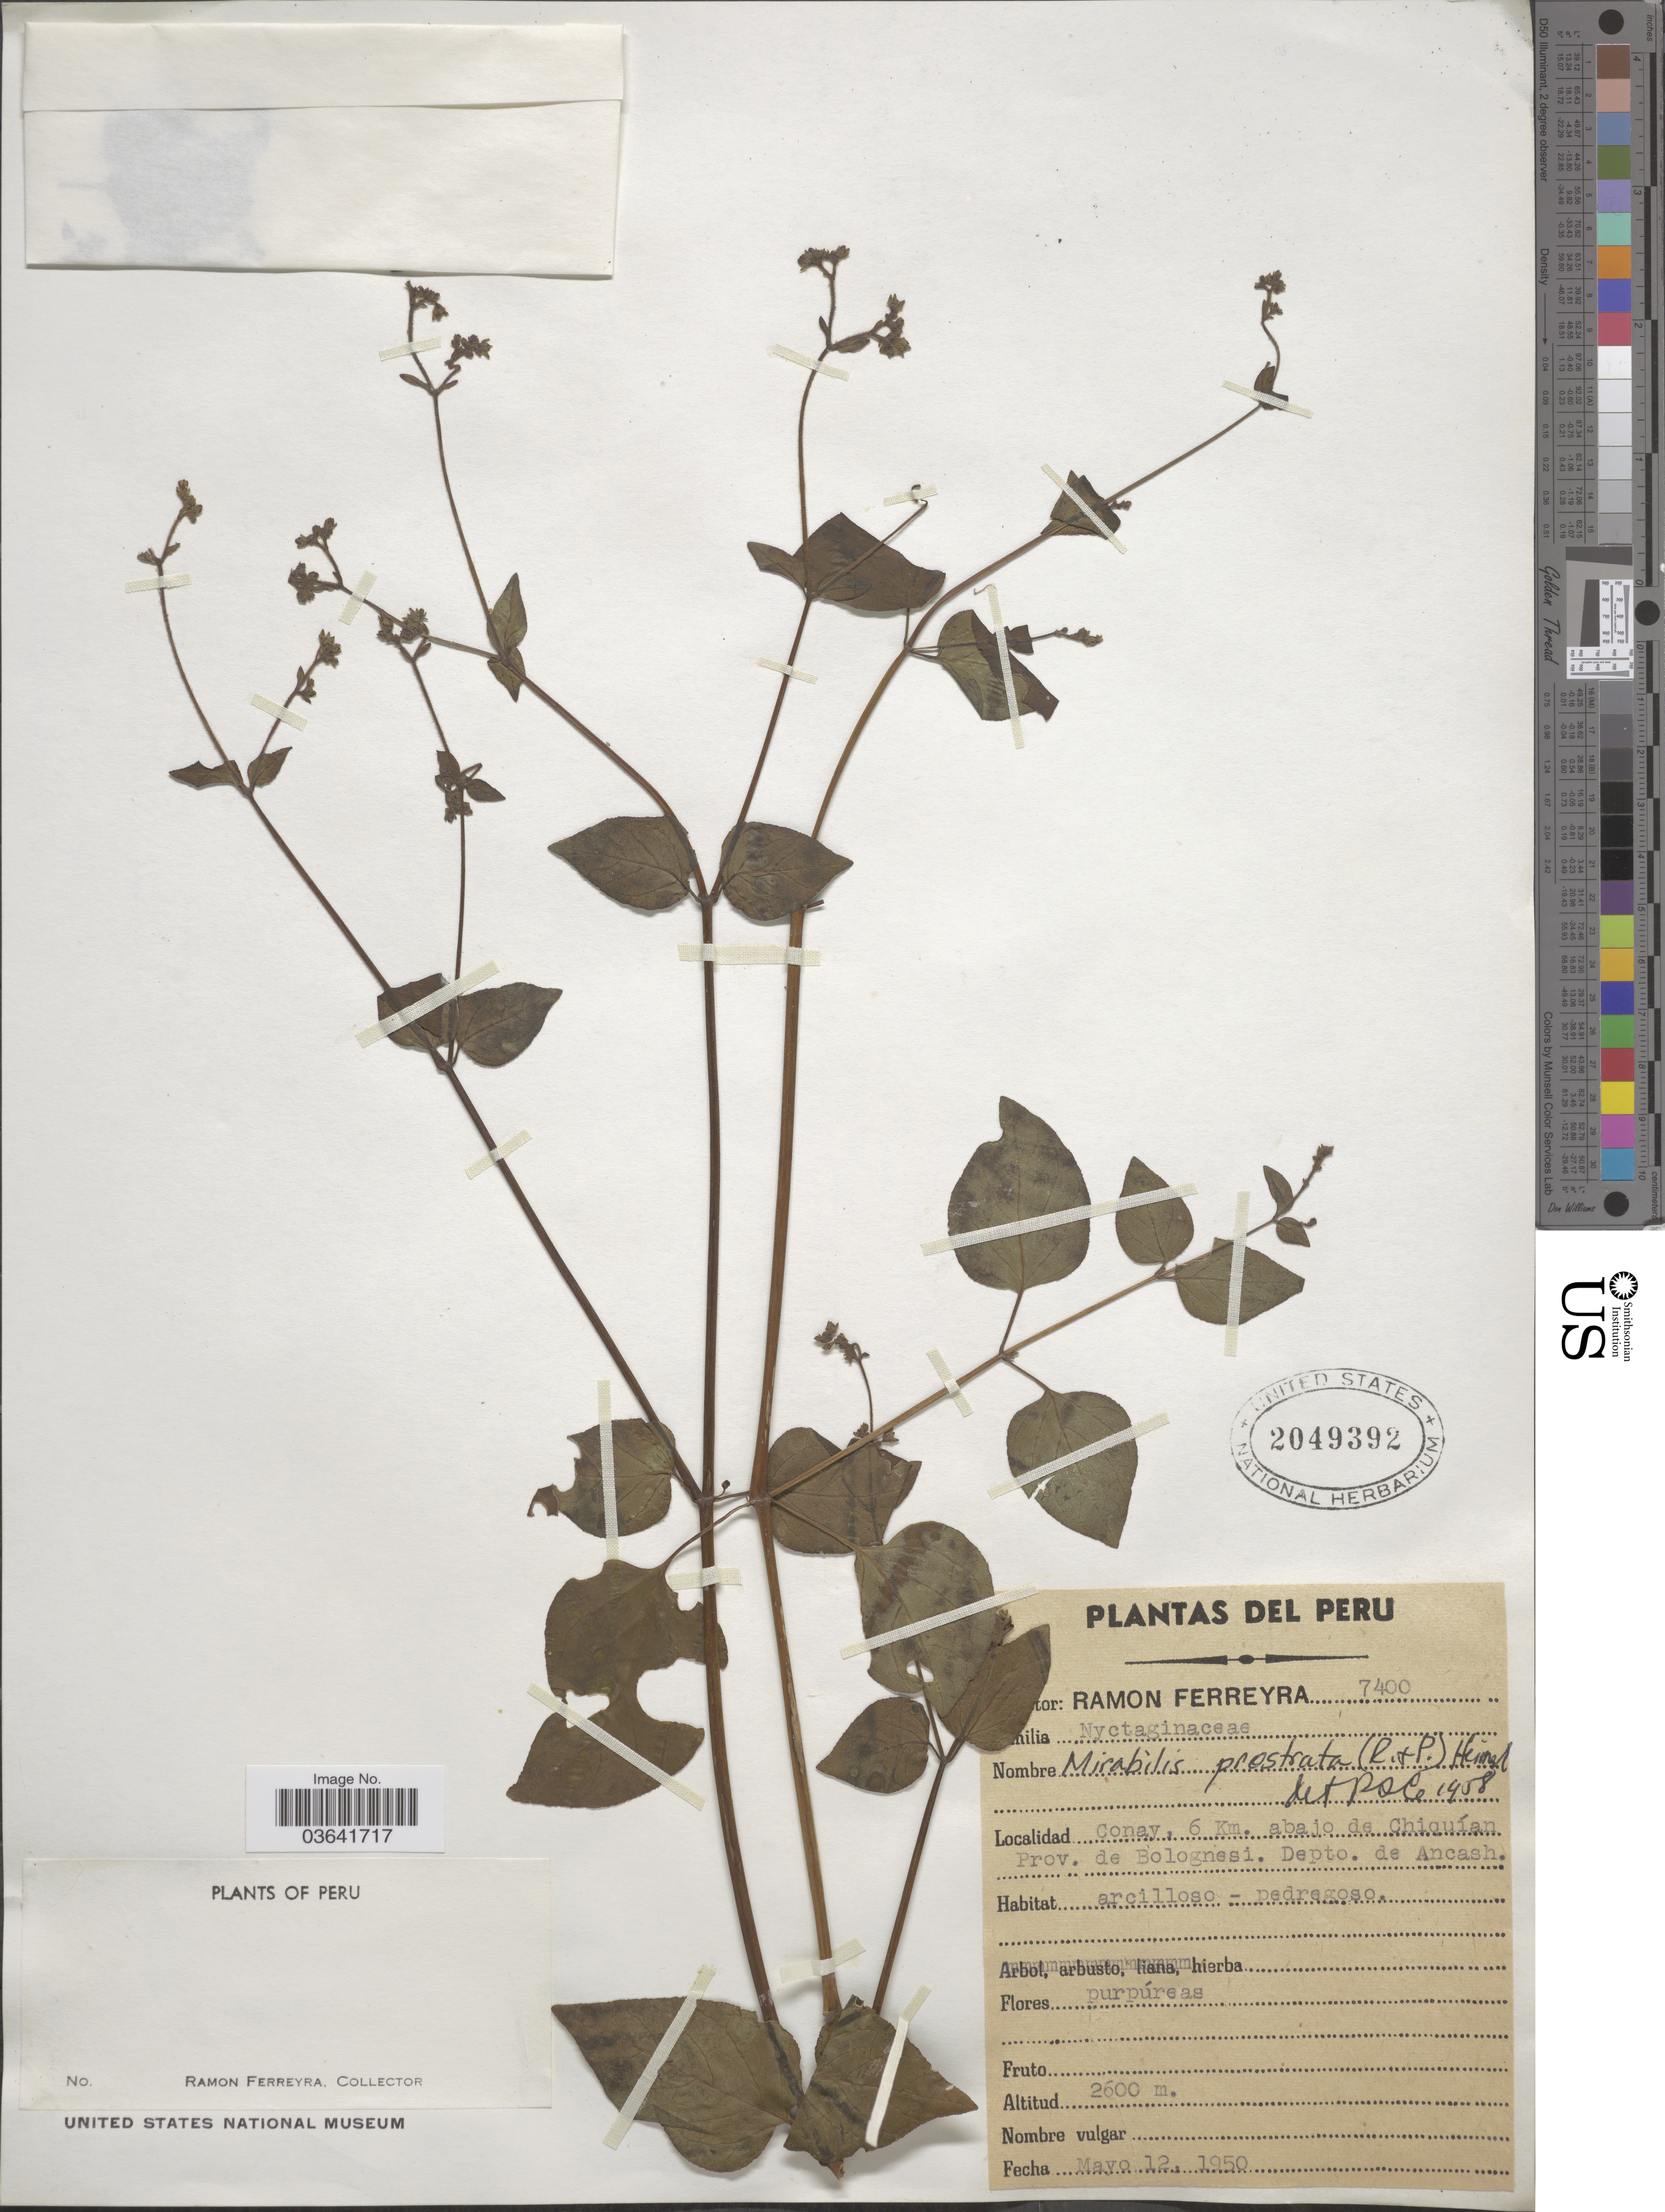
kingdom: Plantae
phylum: Tracheophyta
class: Magnoliopsida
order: Caryophyllales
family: Nyctaginaceae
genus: Mirabilis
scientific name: Mirabilis prostrata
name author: (Ruiz & Pav.) Heimerl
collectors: R. A. Ferreyra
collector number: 7400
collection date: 1950-05-12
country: Peru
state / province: Ancash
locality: Conay, 6 Km. abajo de Chiquían. Prov. de Bolognesi, Depto. de Ancash.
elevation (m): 2600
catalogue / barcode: US 2049392